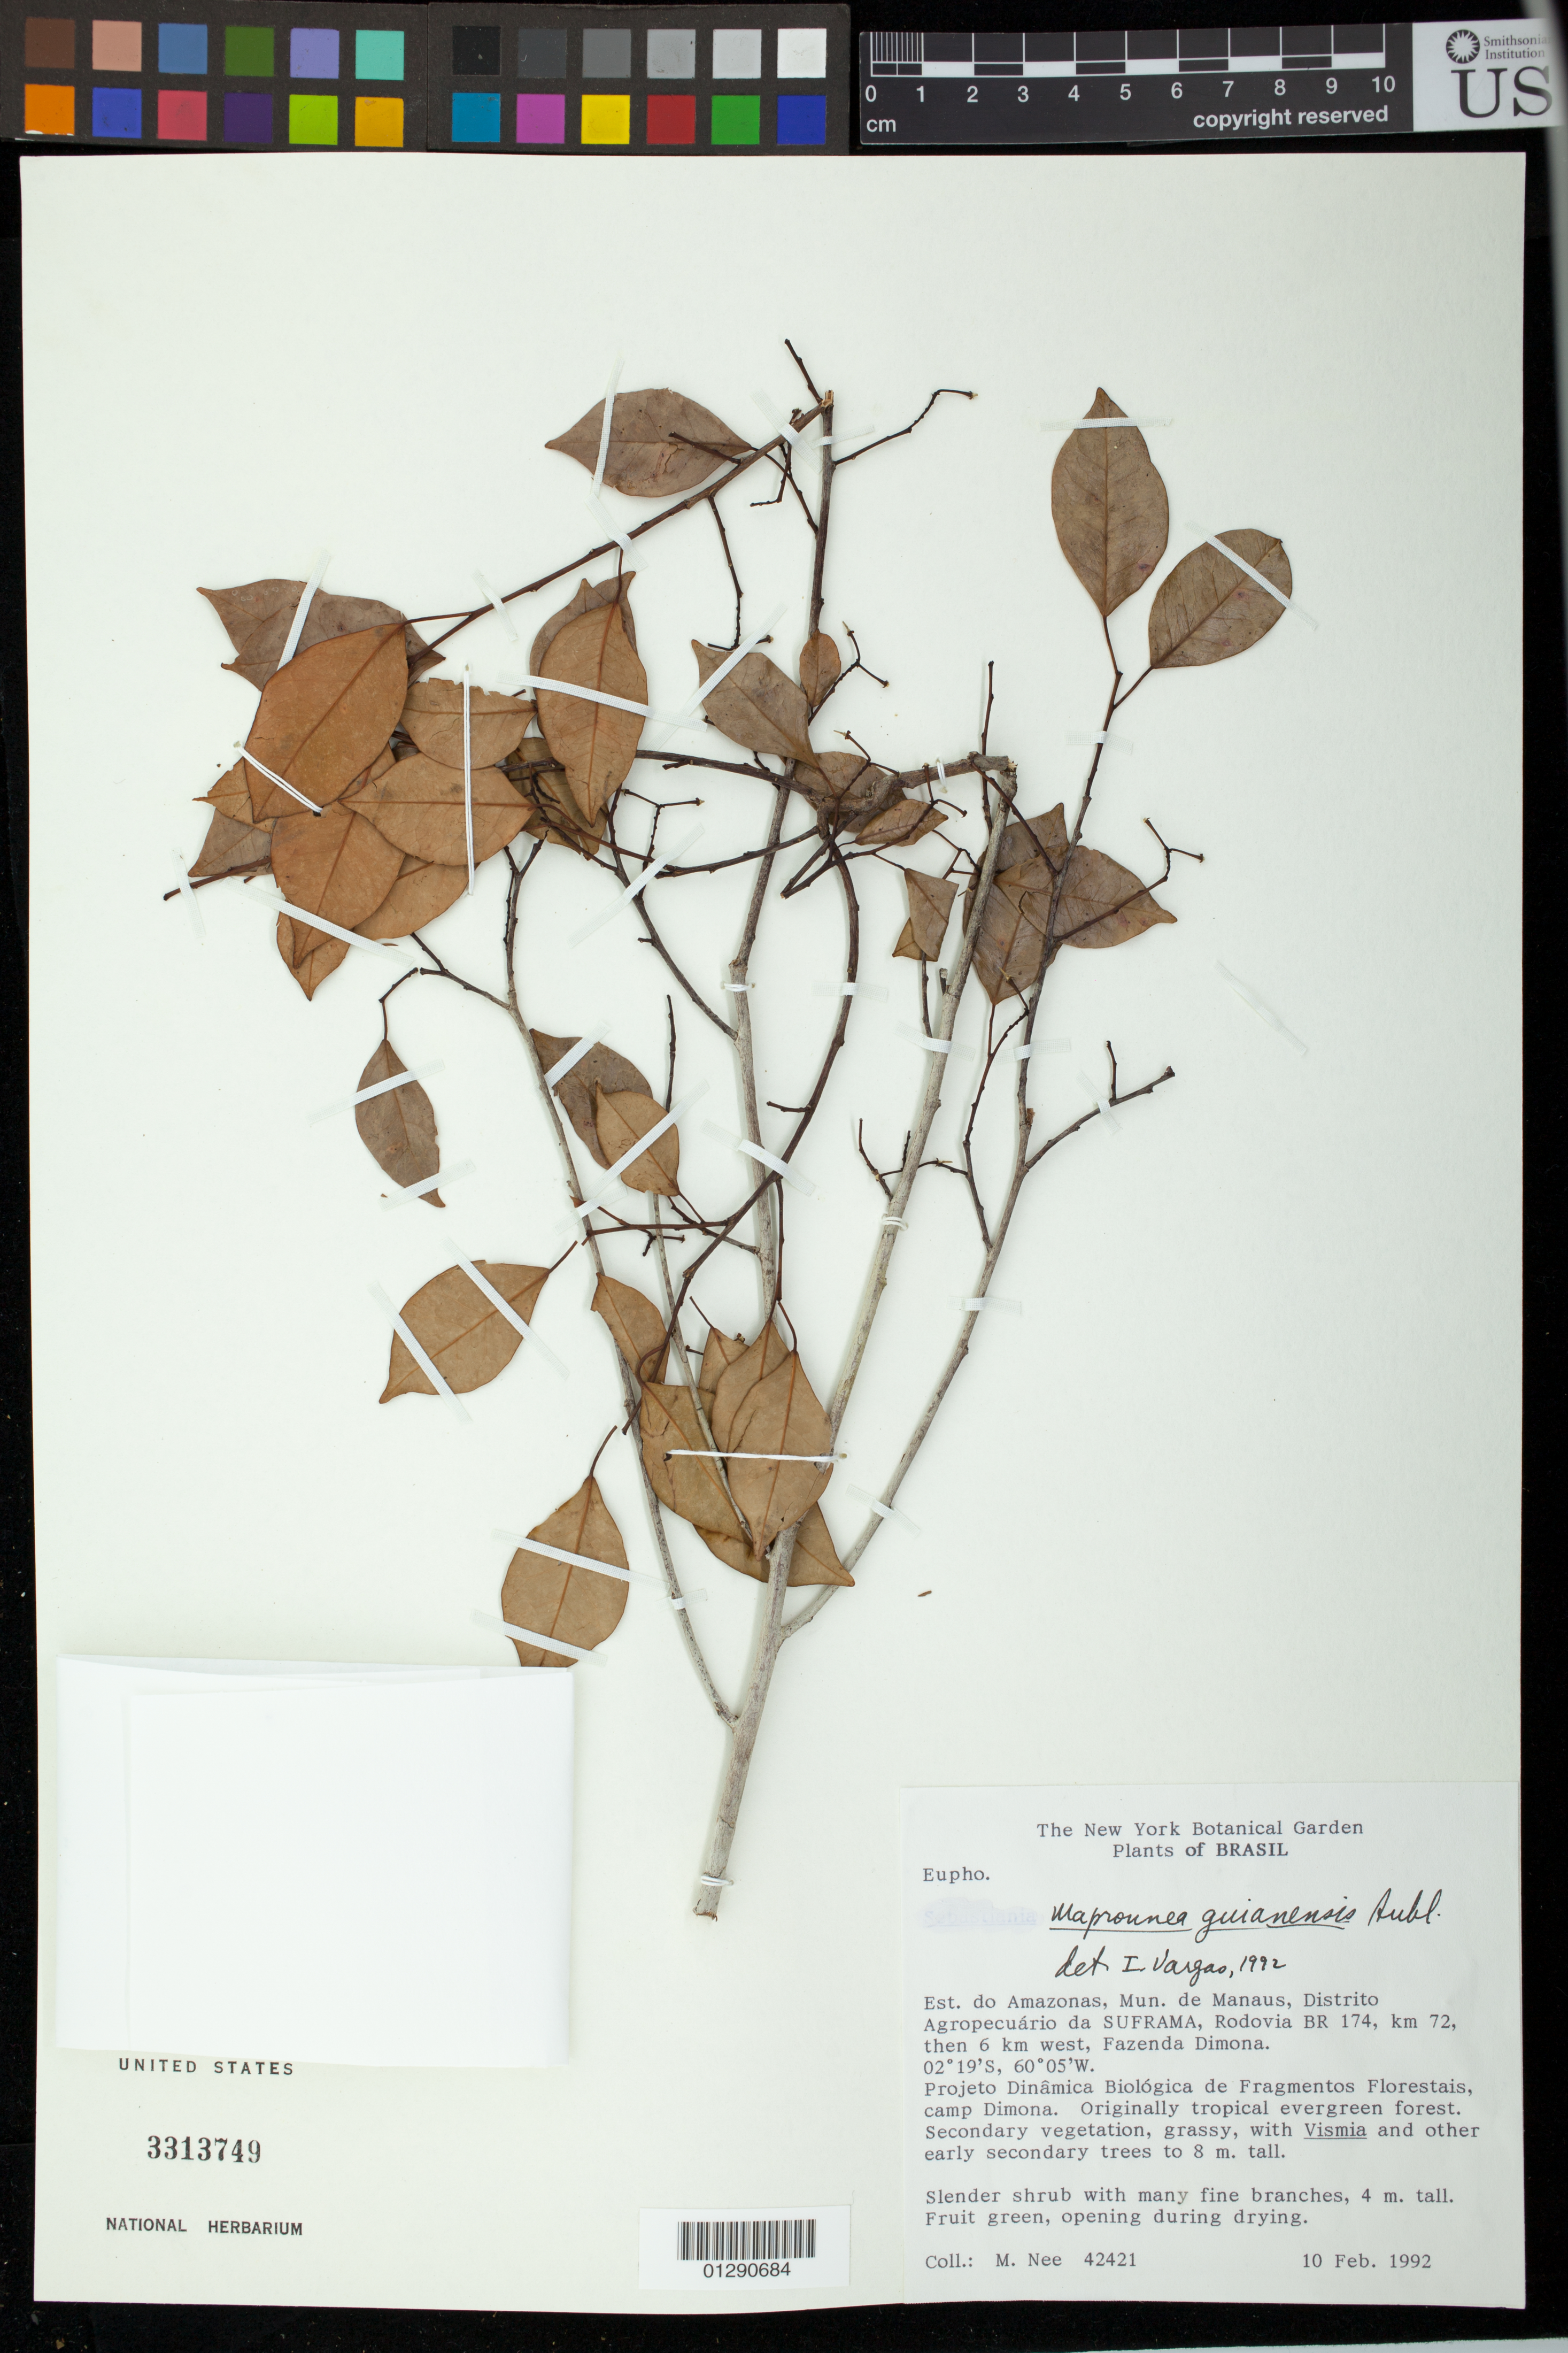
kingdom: Plantae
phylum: Tracheophyta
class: Magnoliopsida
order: Malpighiales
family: Euphorbiaceae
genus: Maprounea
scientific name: Maprounea guianensis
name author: Aubl.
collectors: M. Nee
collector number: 42421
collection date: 1992-02-10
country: Brazil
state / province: Amazonas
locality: Manaus. Distrito Agropecuario da Suframa, Rodovia BR 174, km 72, then 6 km west, Fazenda Dimona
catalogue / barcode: US 3313749